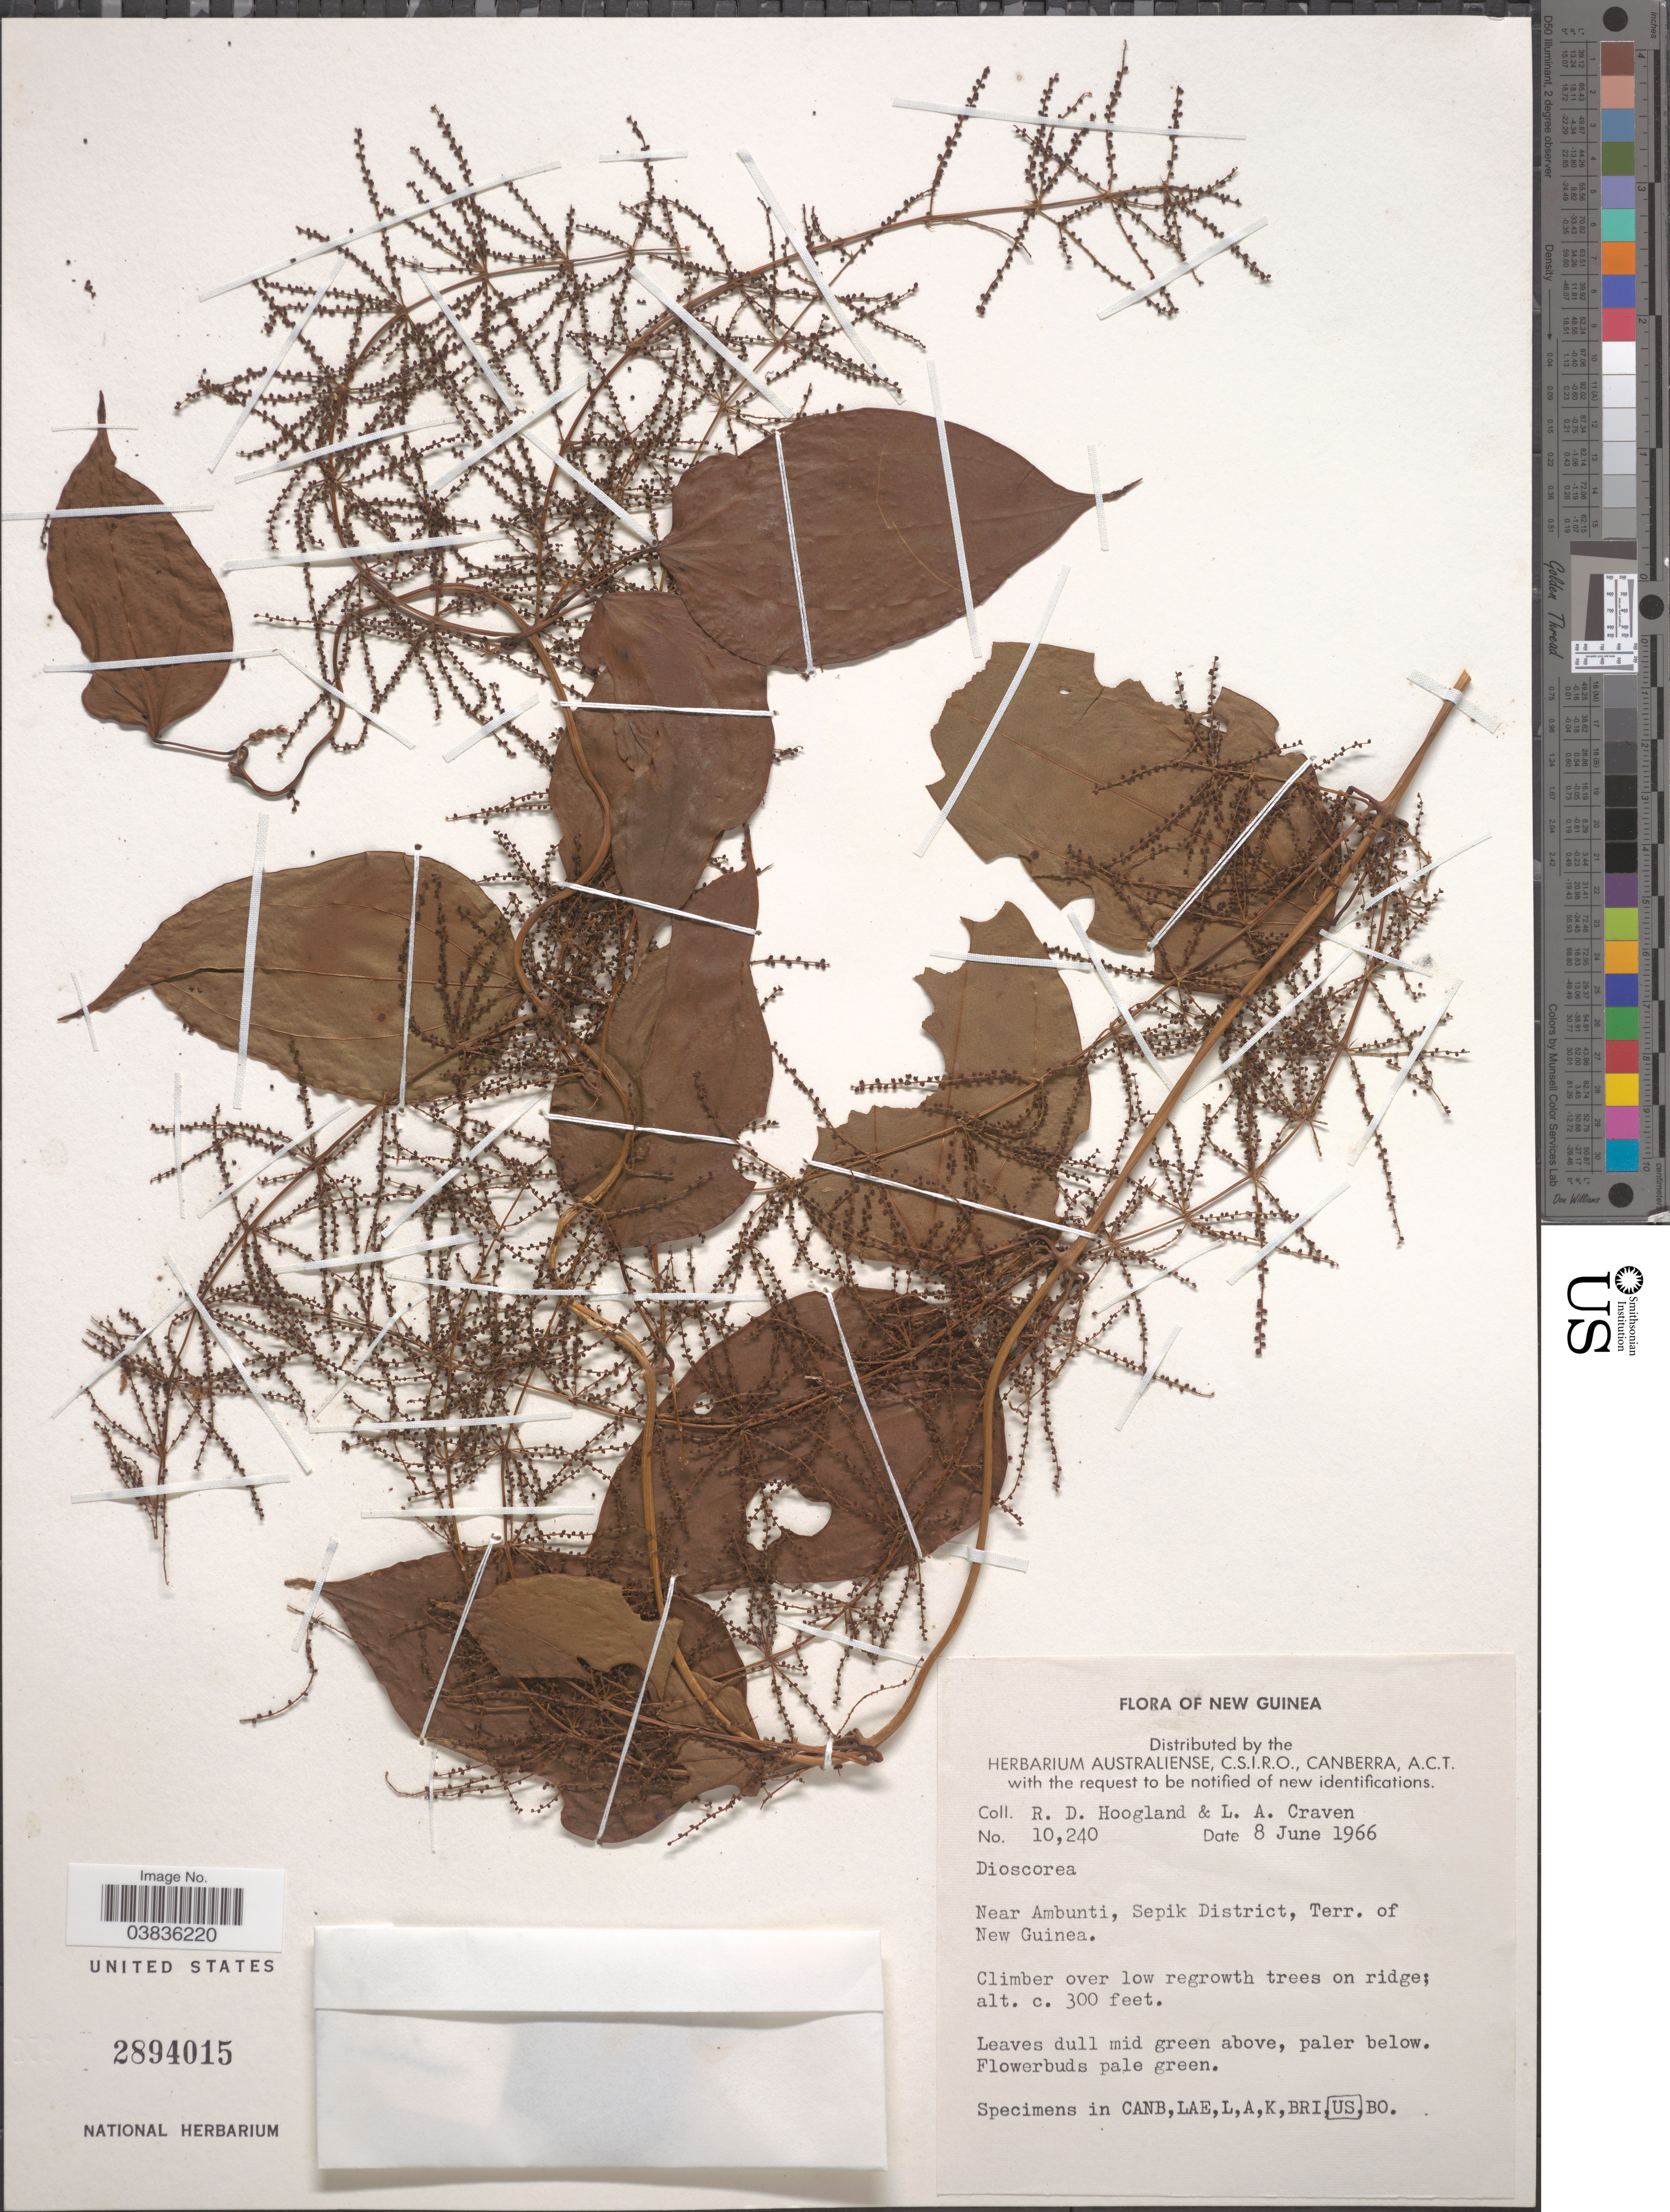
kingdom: Plantae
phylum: Tracheophyta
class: Liliopsida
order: Dioscoreales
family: Dioscoreaceae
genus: Dioscorea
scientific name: Dioscorea sp.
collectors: R. D. Hoogland & L. A. Craven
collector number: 10240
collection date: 1966-06-08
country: Papua New Guinea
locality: New Guinea. Near Ambunti, Sepik District, Terr. of New Guinea.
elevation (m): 91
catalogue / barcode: US 2894015